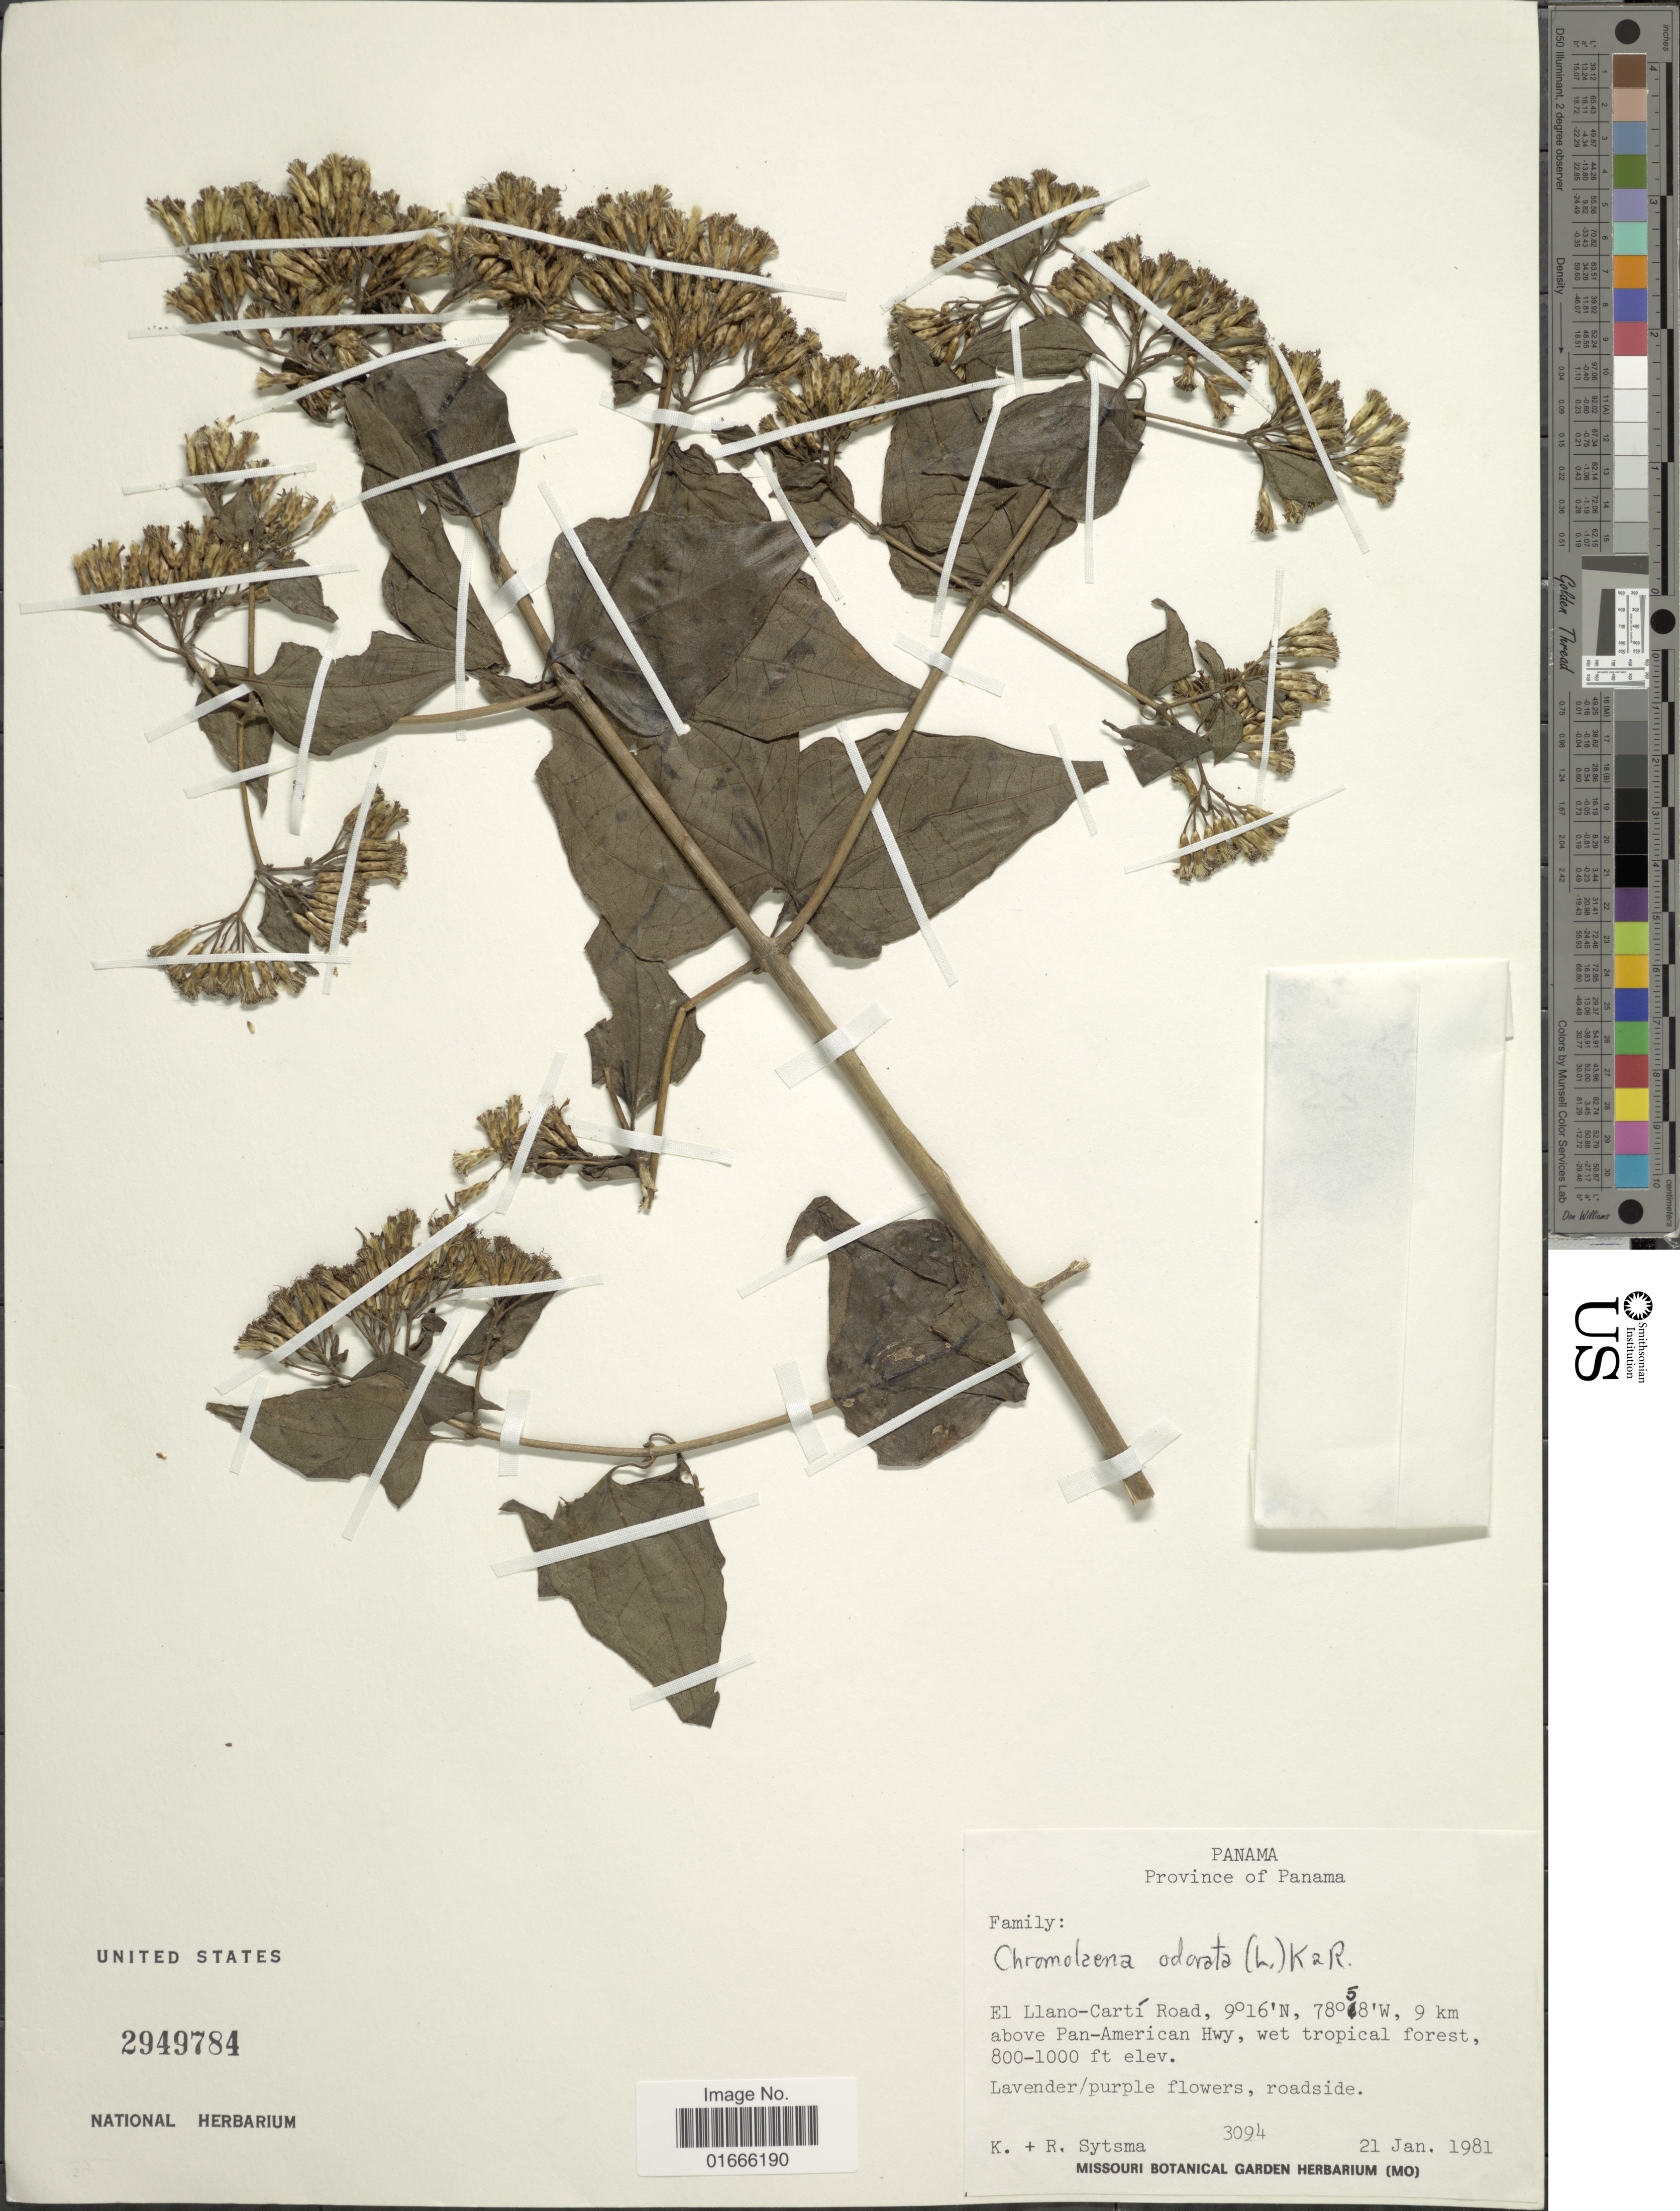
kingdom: Plantae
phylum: Tracheophyta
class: Magnoliopsida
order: Asterales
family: Asteraceae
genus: Chromolaena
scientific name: Chromolaena odorata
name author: (L.) R.M. King & H. Rob.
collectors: K. J. Sytsma & R. Sytsma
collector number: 3094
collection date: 1981-01-21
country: Panama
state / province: Panamá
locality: El Llano - Carti Road, 9 km above Pan - American Hwy.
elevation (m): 244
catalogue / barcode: US 2949784